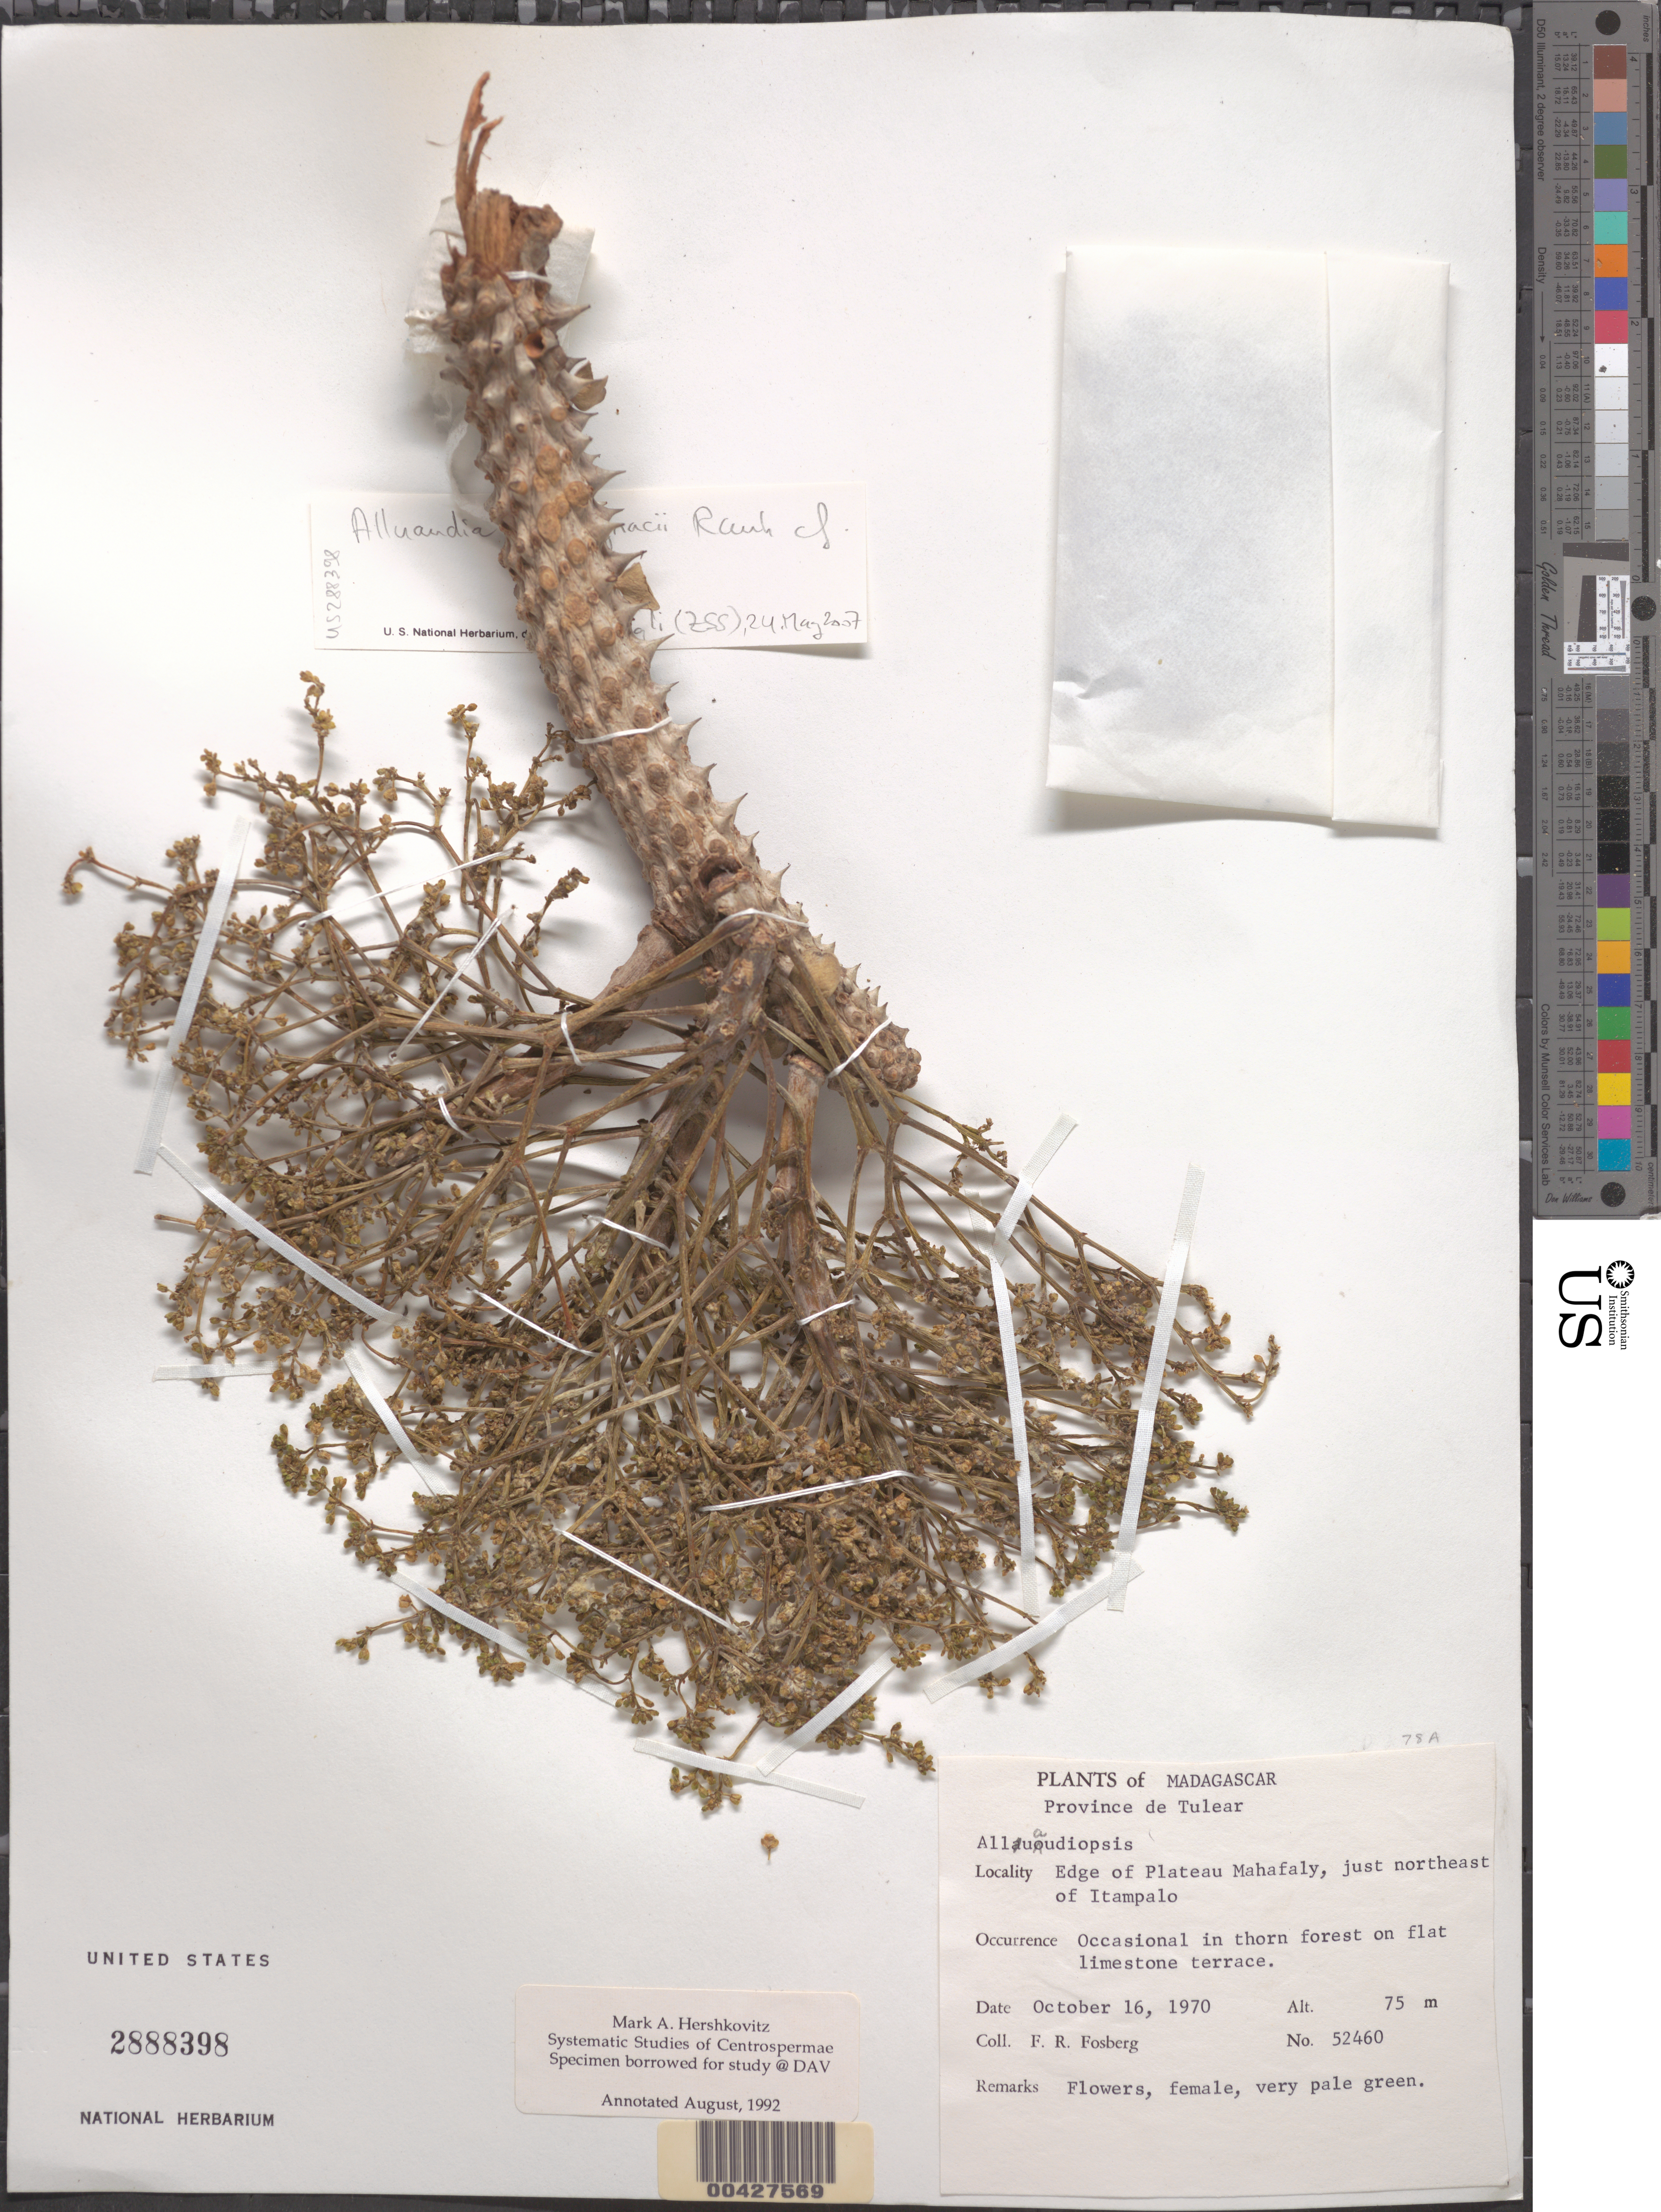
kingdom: Plantae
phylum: Tracheophyta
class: Magnoliopsida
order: Caryophyllales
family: Didiereaceae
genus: Alluaudiopsis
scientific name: Alluaudiopsis sp.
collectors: F. R. Fosberg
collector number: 52460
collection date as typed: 16 Oct 1970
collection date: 1970-10-16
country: Madagascar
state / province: Atsimo-Andrefana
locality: Edge of plateau mahafaly, ne of itampalo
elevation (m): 75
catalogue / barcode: US 2888398